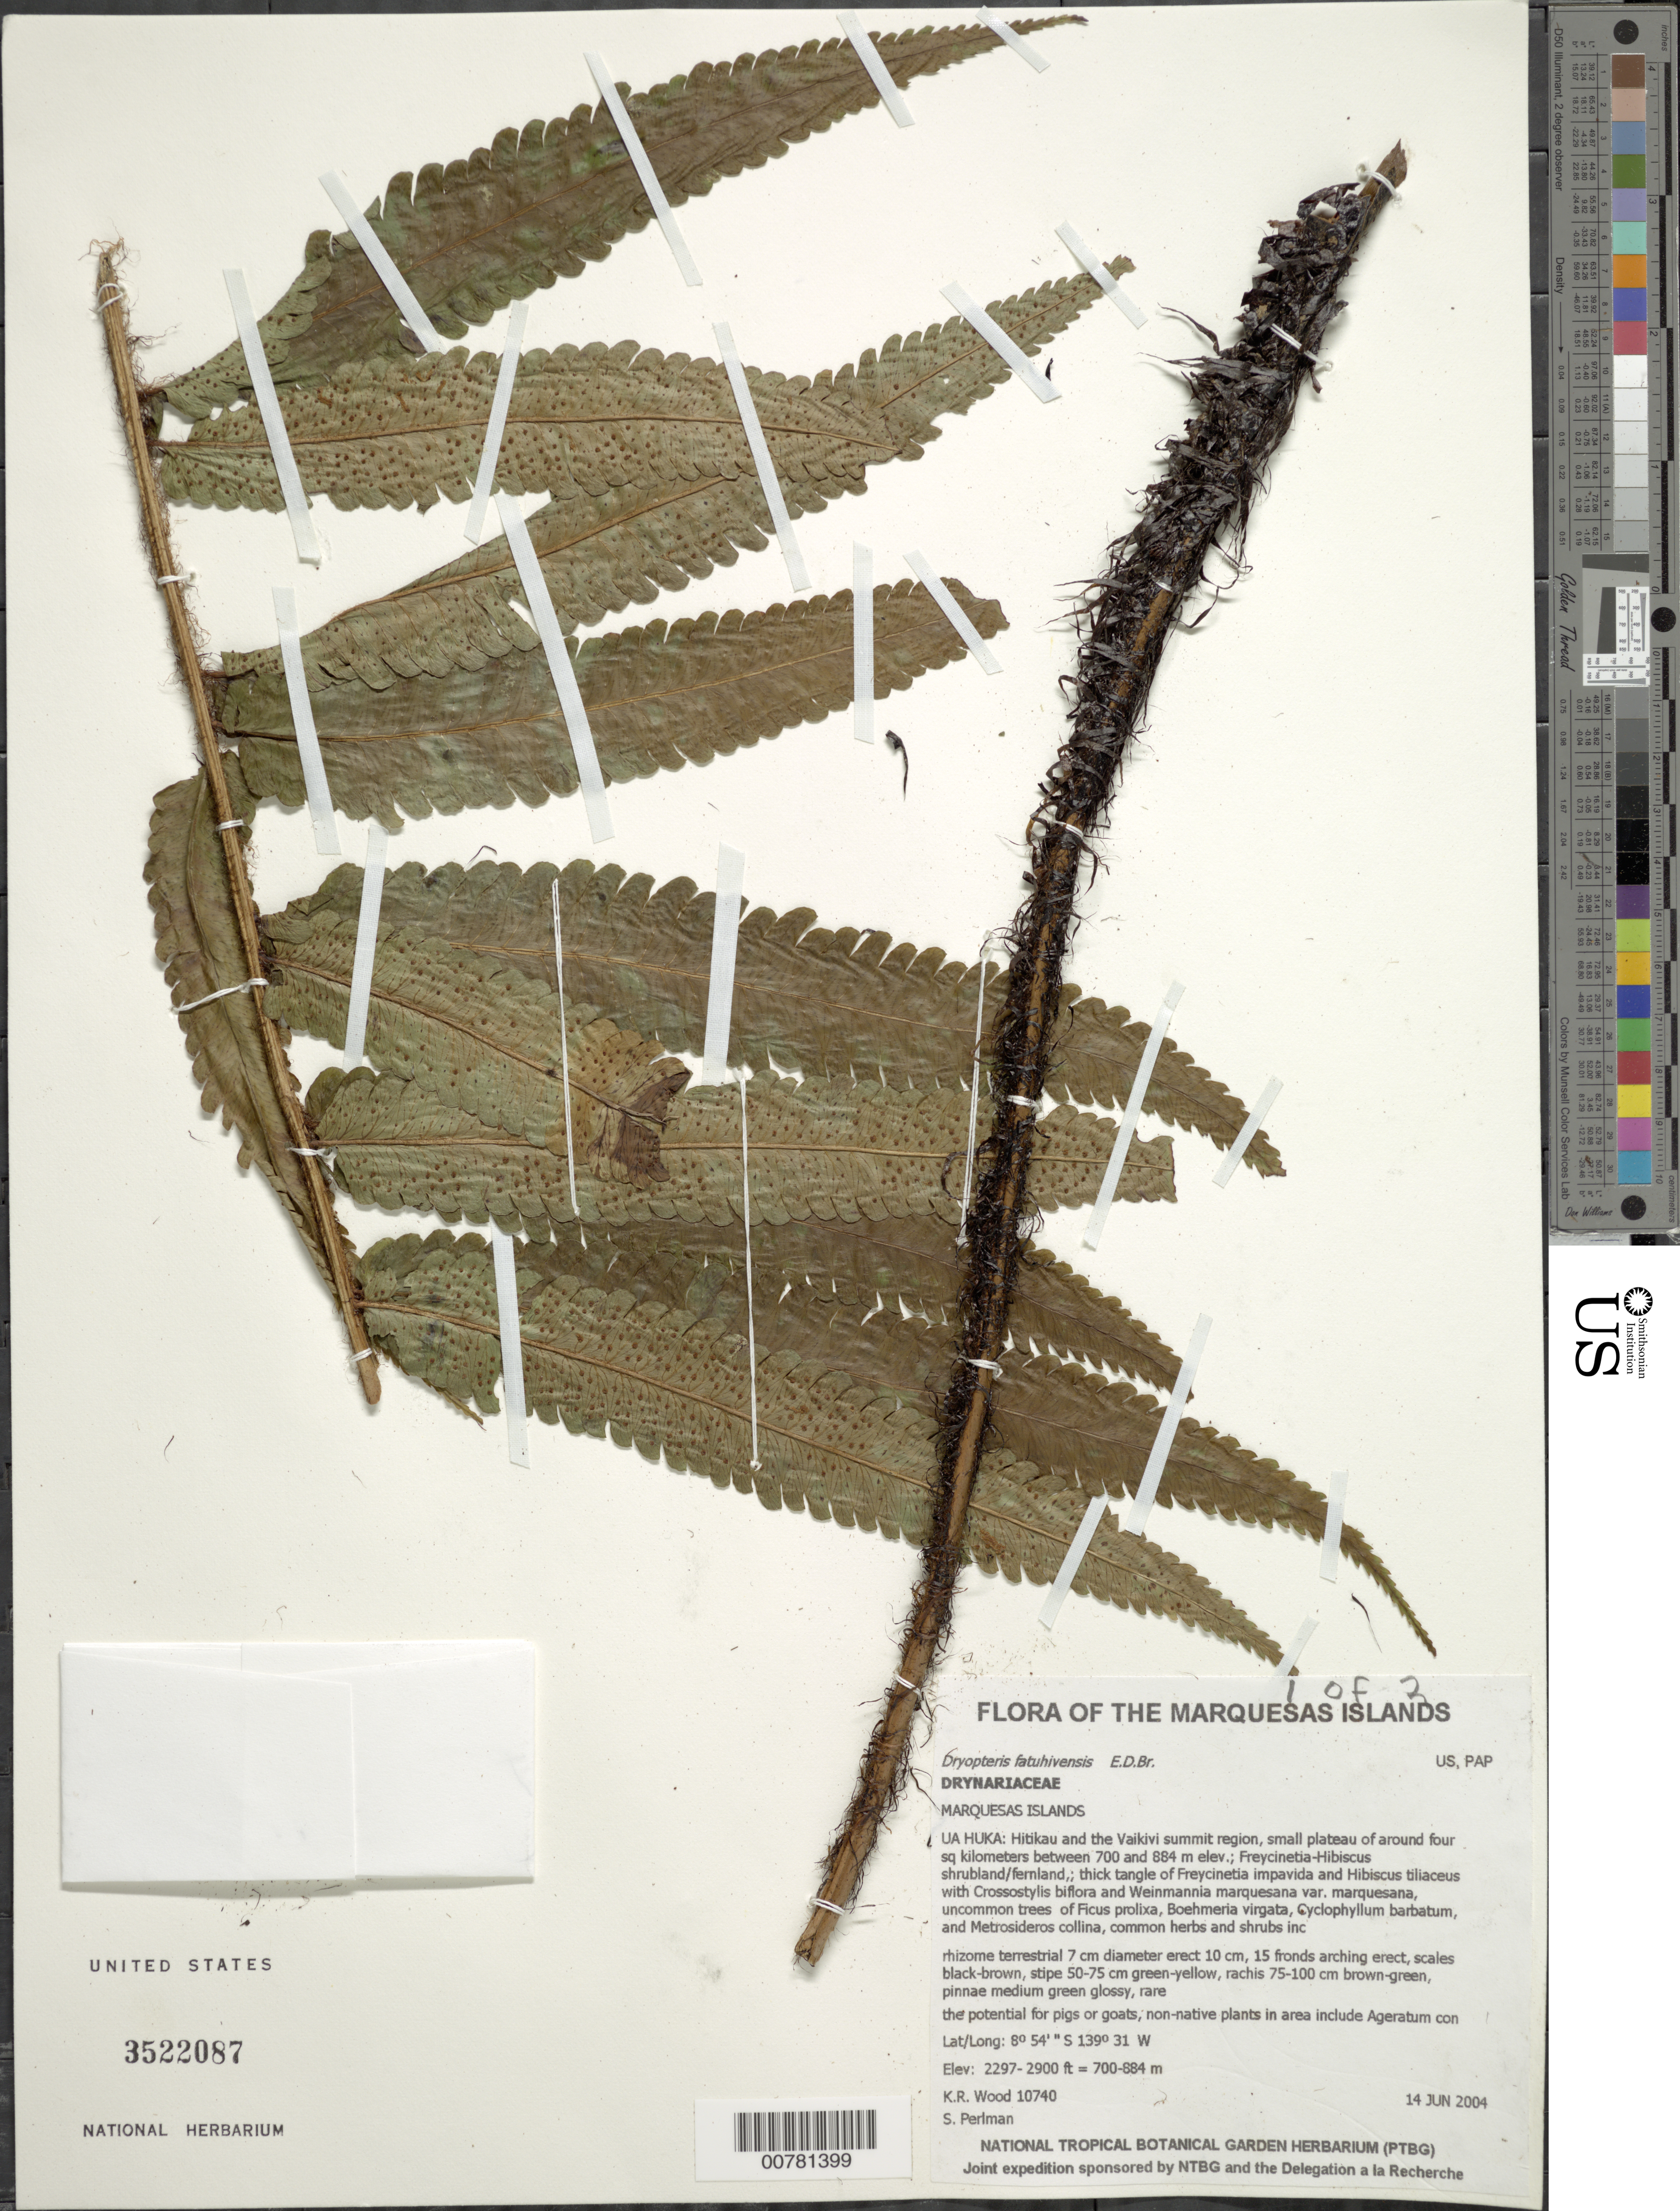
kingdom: Plantae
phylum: Tracheophyta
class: Polypodiopsida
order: Polypodiales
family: Dryopteridaceae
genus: Dryopteris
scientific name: Dryopteris fatuhivensis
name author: E.D. Br.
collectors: K. R. Wood & S. P. Perlman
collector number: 10740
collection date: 2004-06-14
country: French Polynesia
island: Ua Huka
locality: Hitikau and the Vaikivi summit region, small plateau of around four sq kilometers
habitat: Freycinetia - Hibiscus shrubland/fernland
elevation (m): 700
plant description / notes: The potential for pigs or goats, non-native plants in area include Ageratum conyzoides, Cordyline fruticosa, Dioscorea pentaphylla, and Zingiber zerumbet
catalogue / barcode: US 3522087